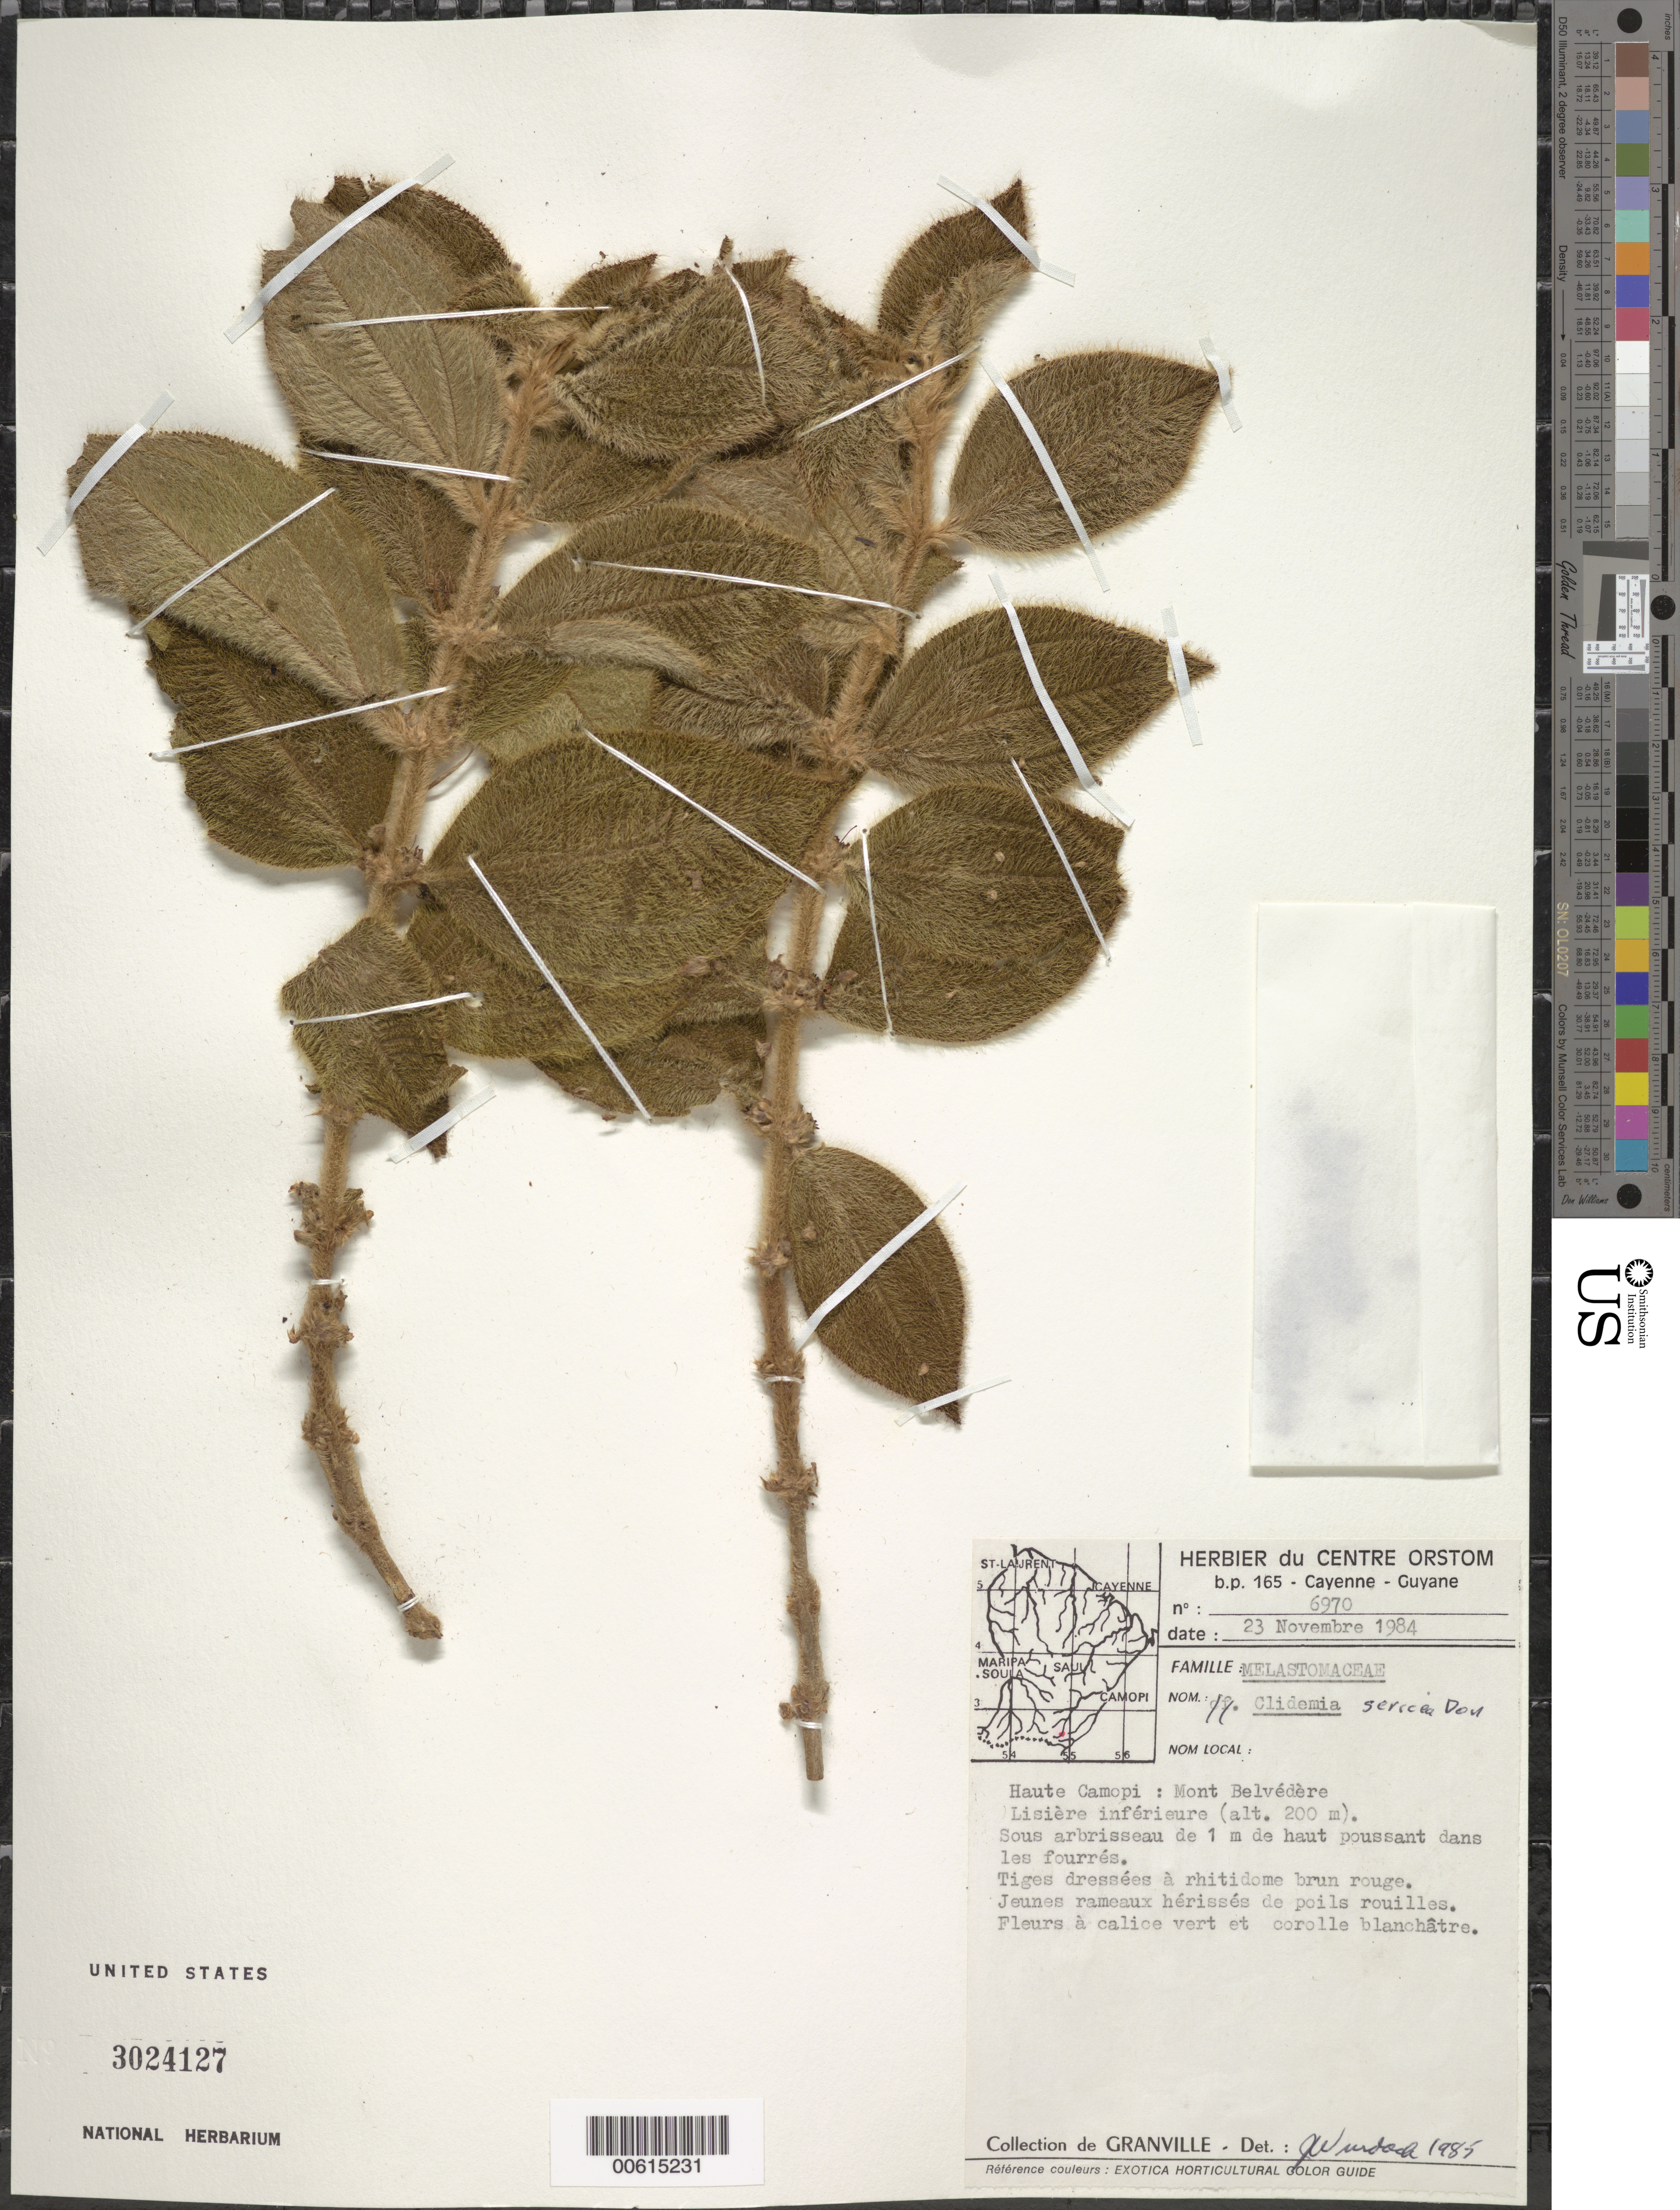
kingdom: Plantae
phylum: Tracheophyta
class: Magnoliopsida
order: Myrtales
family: Melastomataceae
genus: Clidemia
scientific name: Clidemia sericea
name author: D. Don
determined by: Wurdack, John J., (US), US (UNITED STATES)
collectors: J.-J. de Granville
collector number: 6970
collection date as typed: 23-Nov-84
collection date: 1984-11-23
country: French Guiana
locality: Mont Belvédère, haute Camopi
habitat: Lisière inferieure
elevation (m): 200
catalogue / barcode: US 3024127